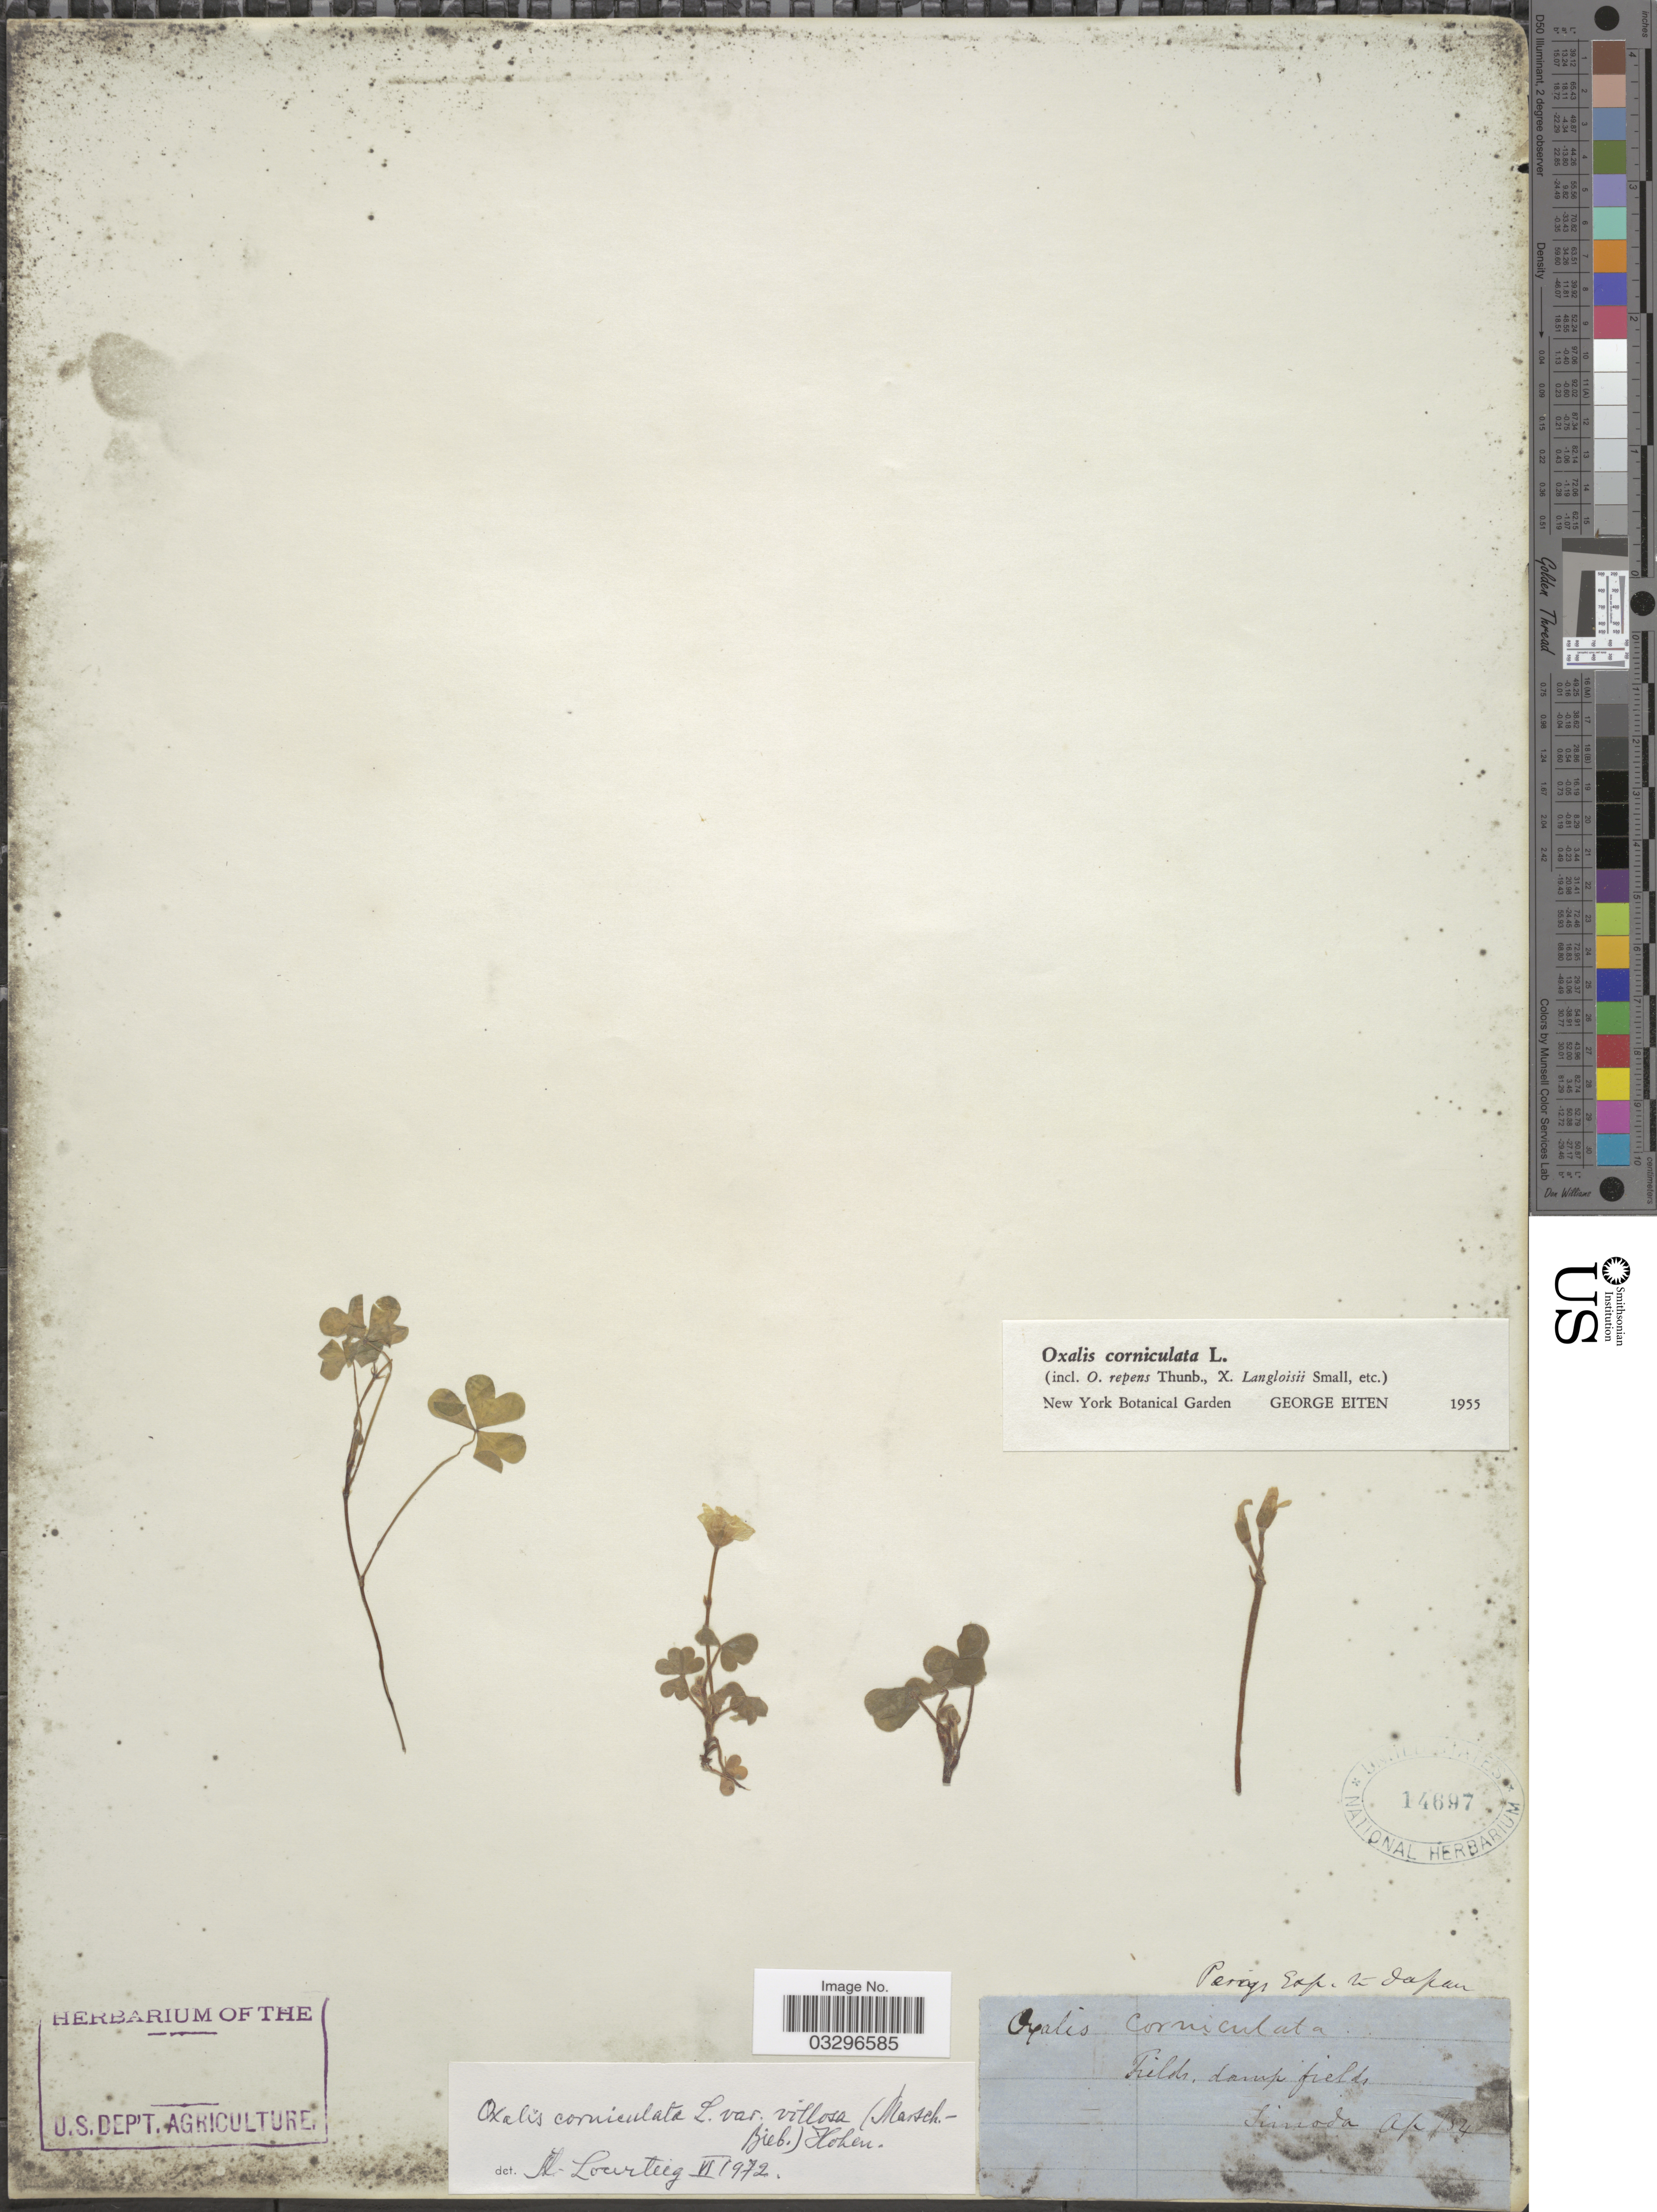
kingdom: Plantae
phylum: Tracheophyta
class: Magnoliopsida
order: Oxalidales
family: Oxalidaceae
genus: Oxalis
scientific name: Oxalis corniculata var. villosa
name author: (M. Bieb.) Hohen.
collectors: -- Perry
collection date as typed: Transcribed d/m/y: /4/54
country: Japan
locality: Simoda.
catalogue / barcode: US 14697